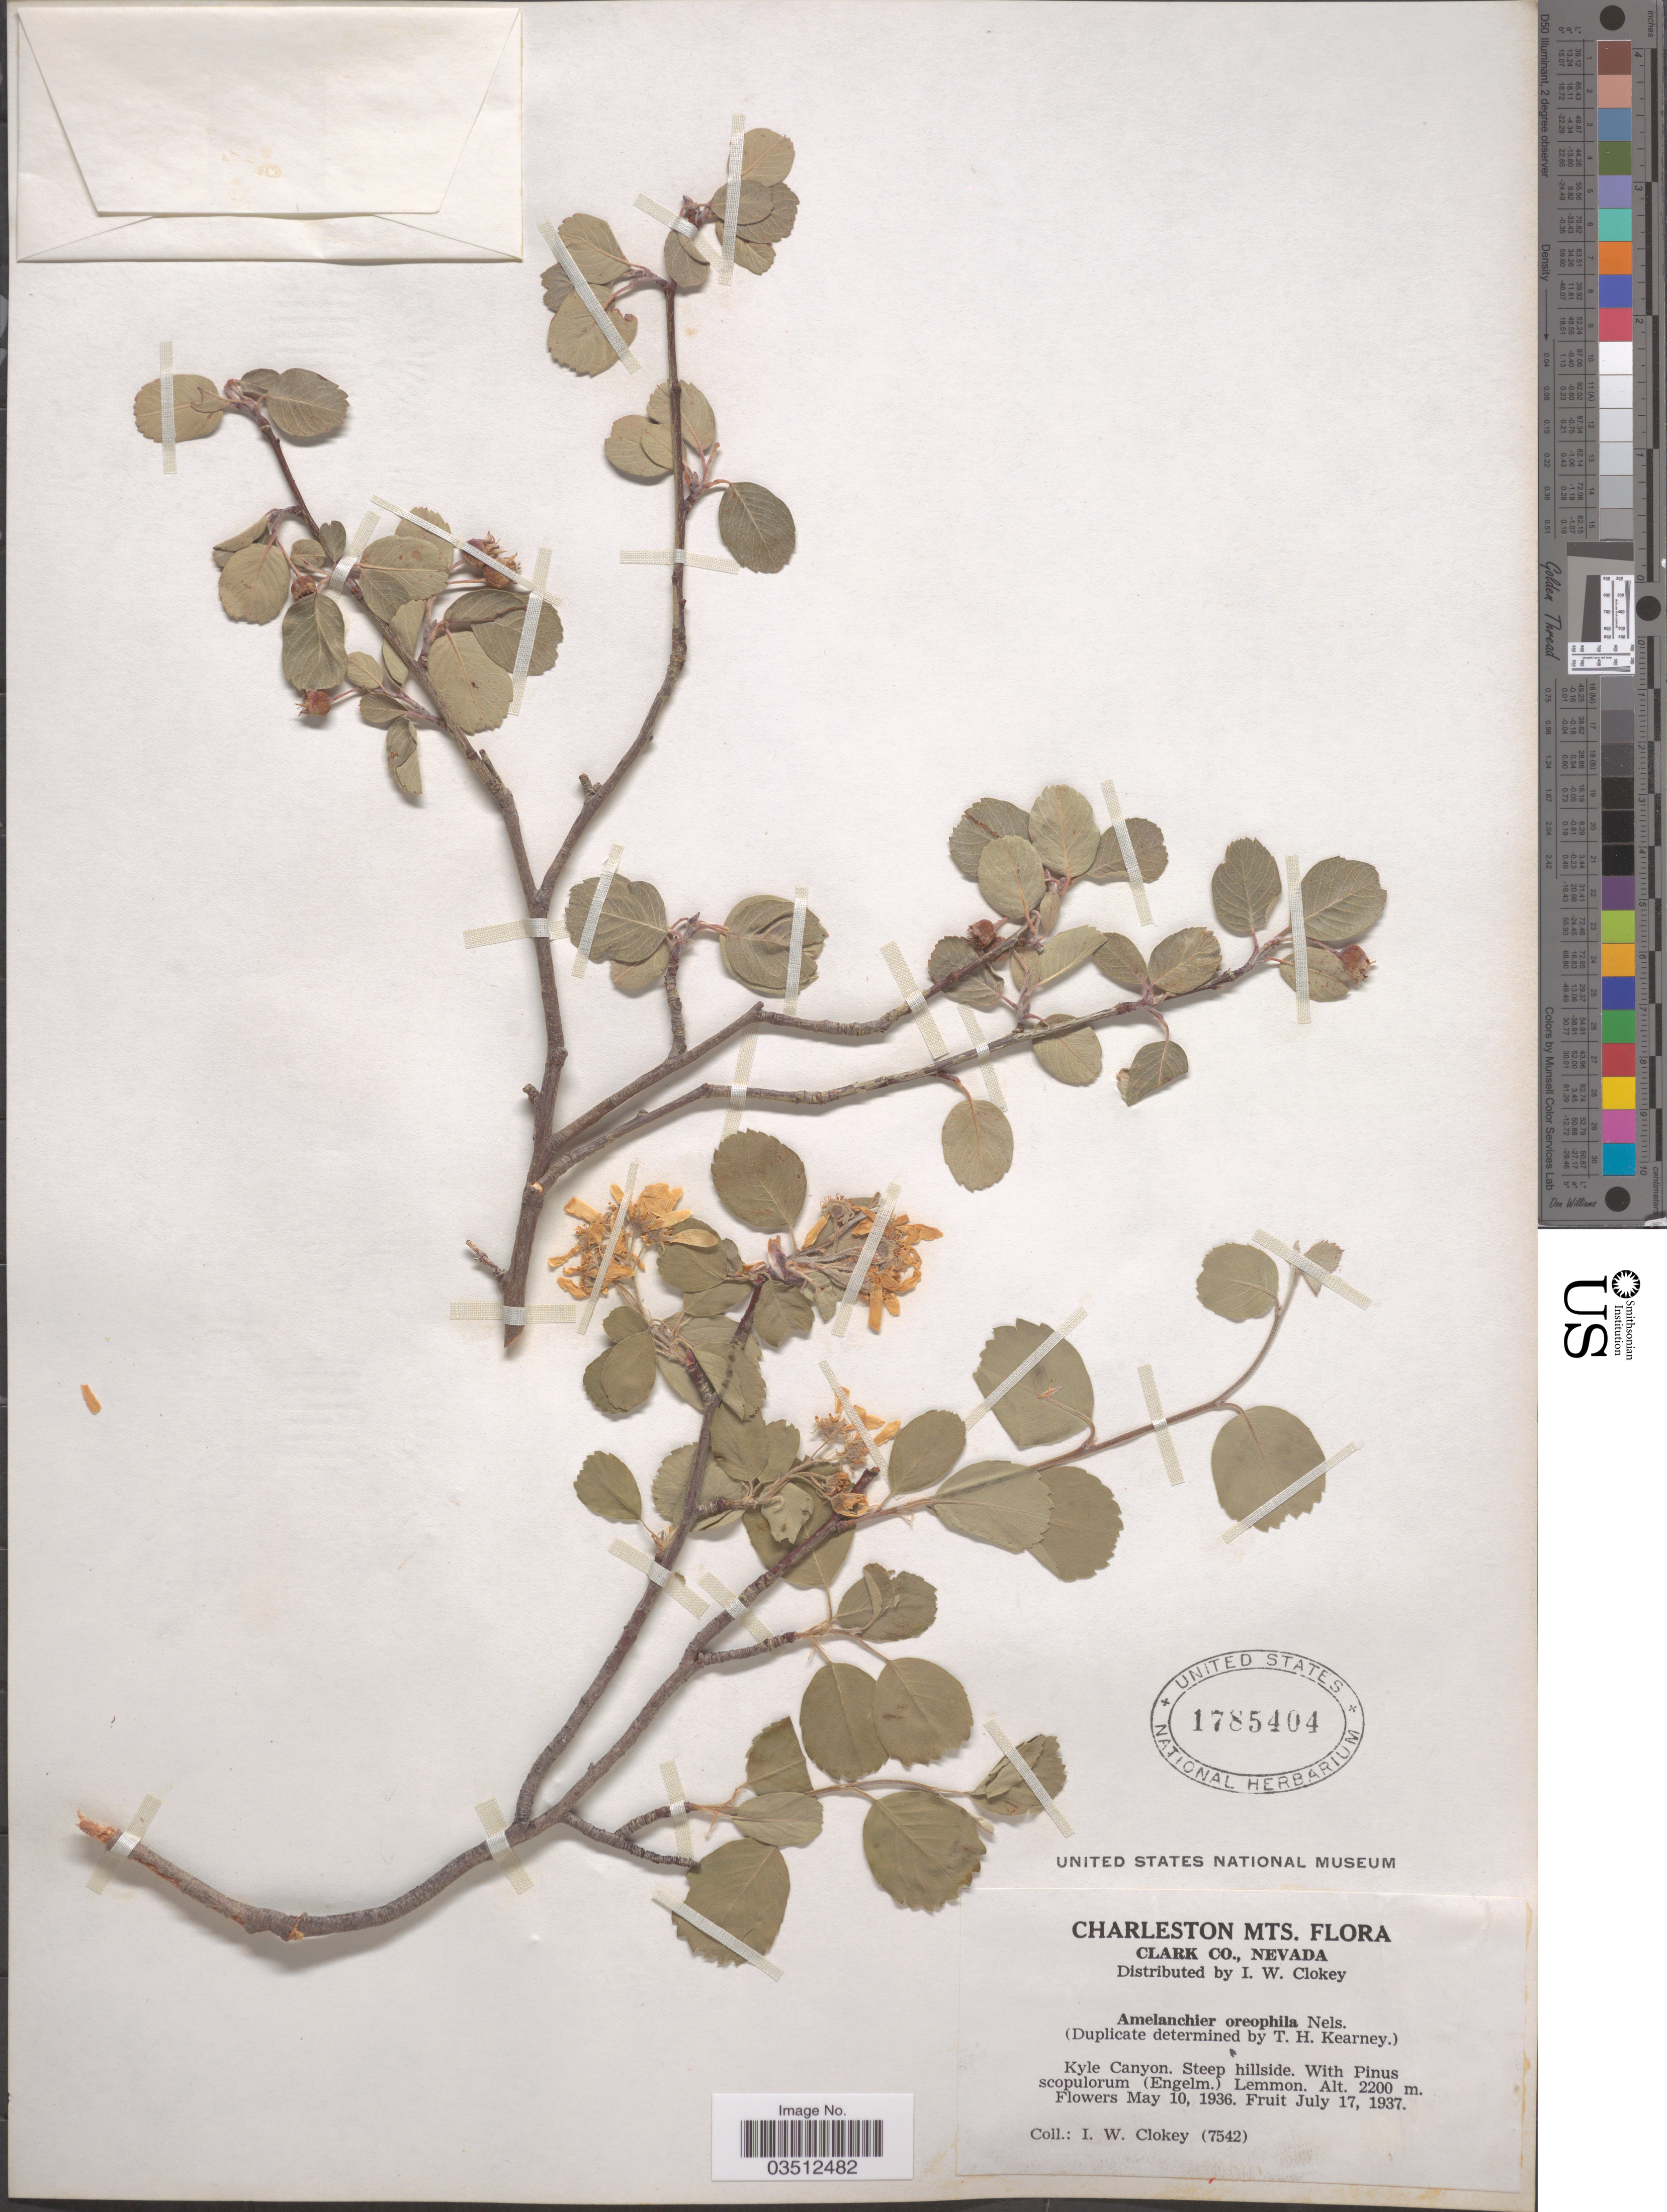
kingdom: Plantae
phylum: Tracheophyta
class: Magnoliopsida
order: Rosales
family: Rosaceae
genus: Amelanchier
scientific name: Amelanchier oreophila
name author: A. Nelson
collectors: I. W. Clokey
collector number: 7542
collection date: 1936-05-10/1937-07-17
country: United States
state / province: Nevada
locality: Charleston Mts. Clark Co. Kyle Canyon. Steep hillside.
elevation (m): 2200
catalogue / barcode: US 1785404